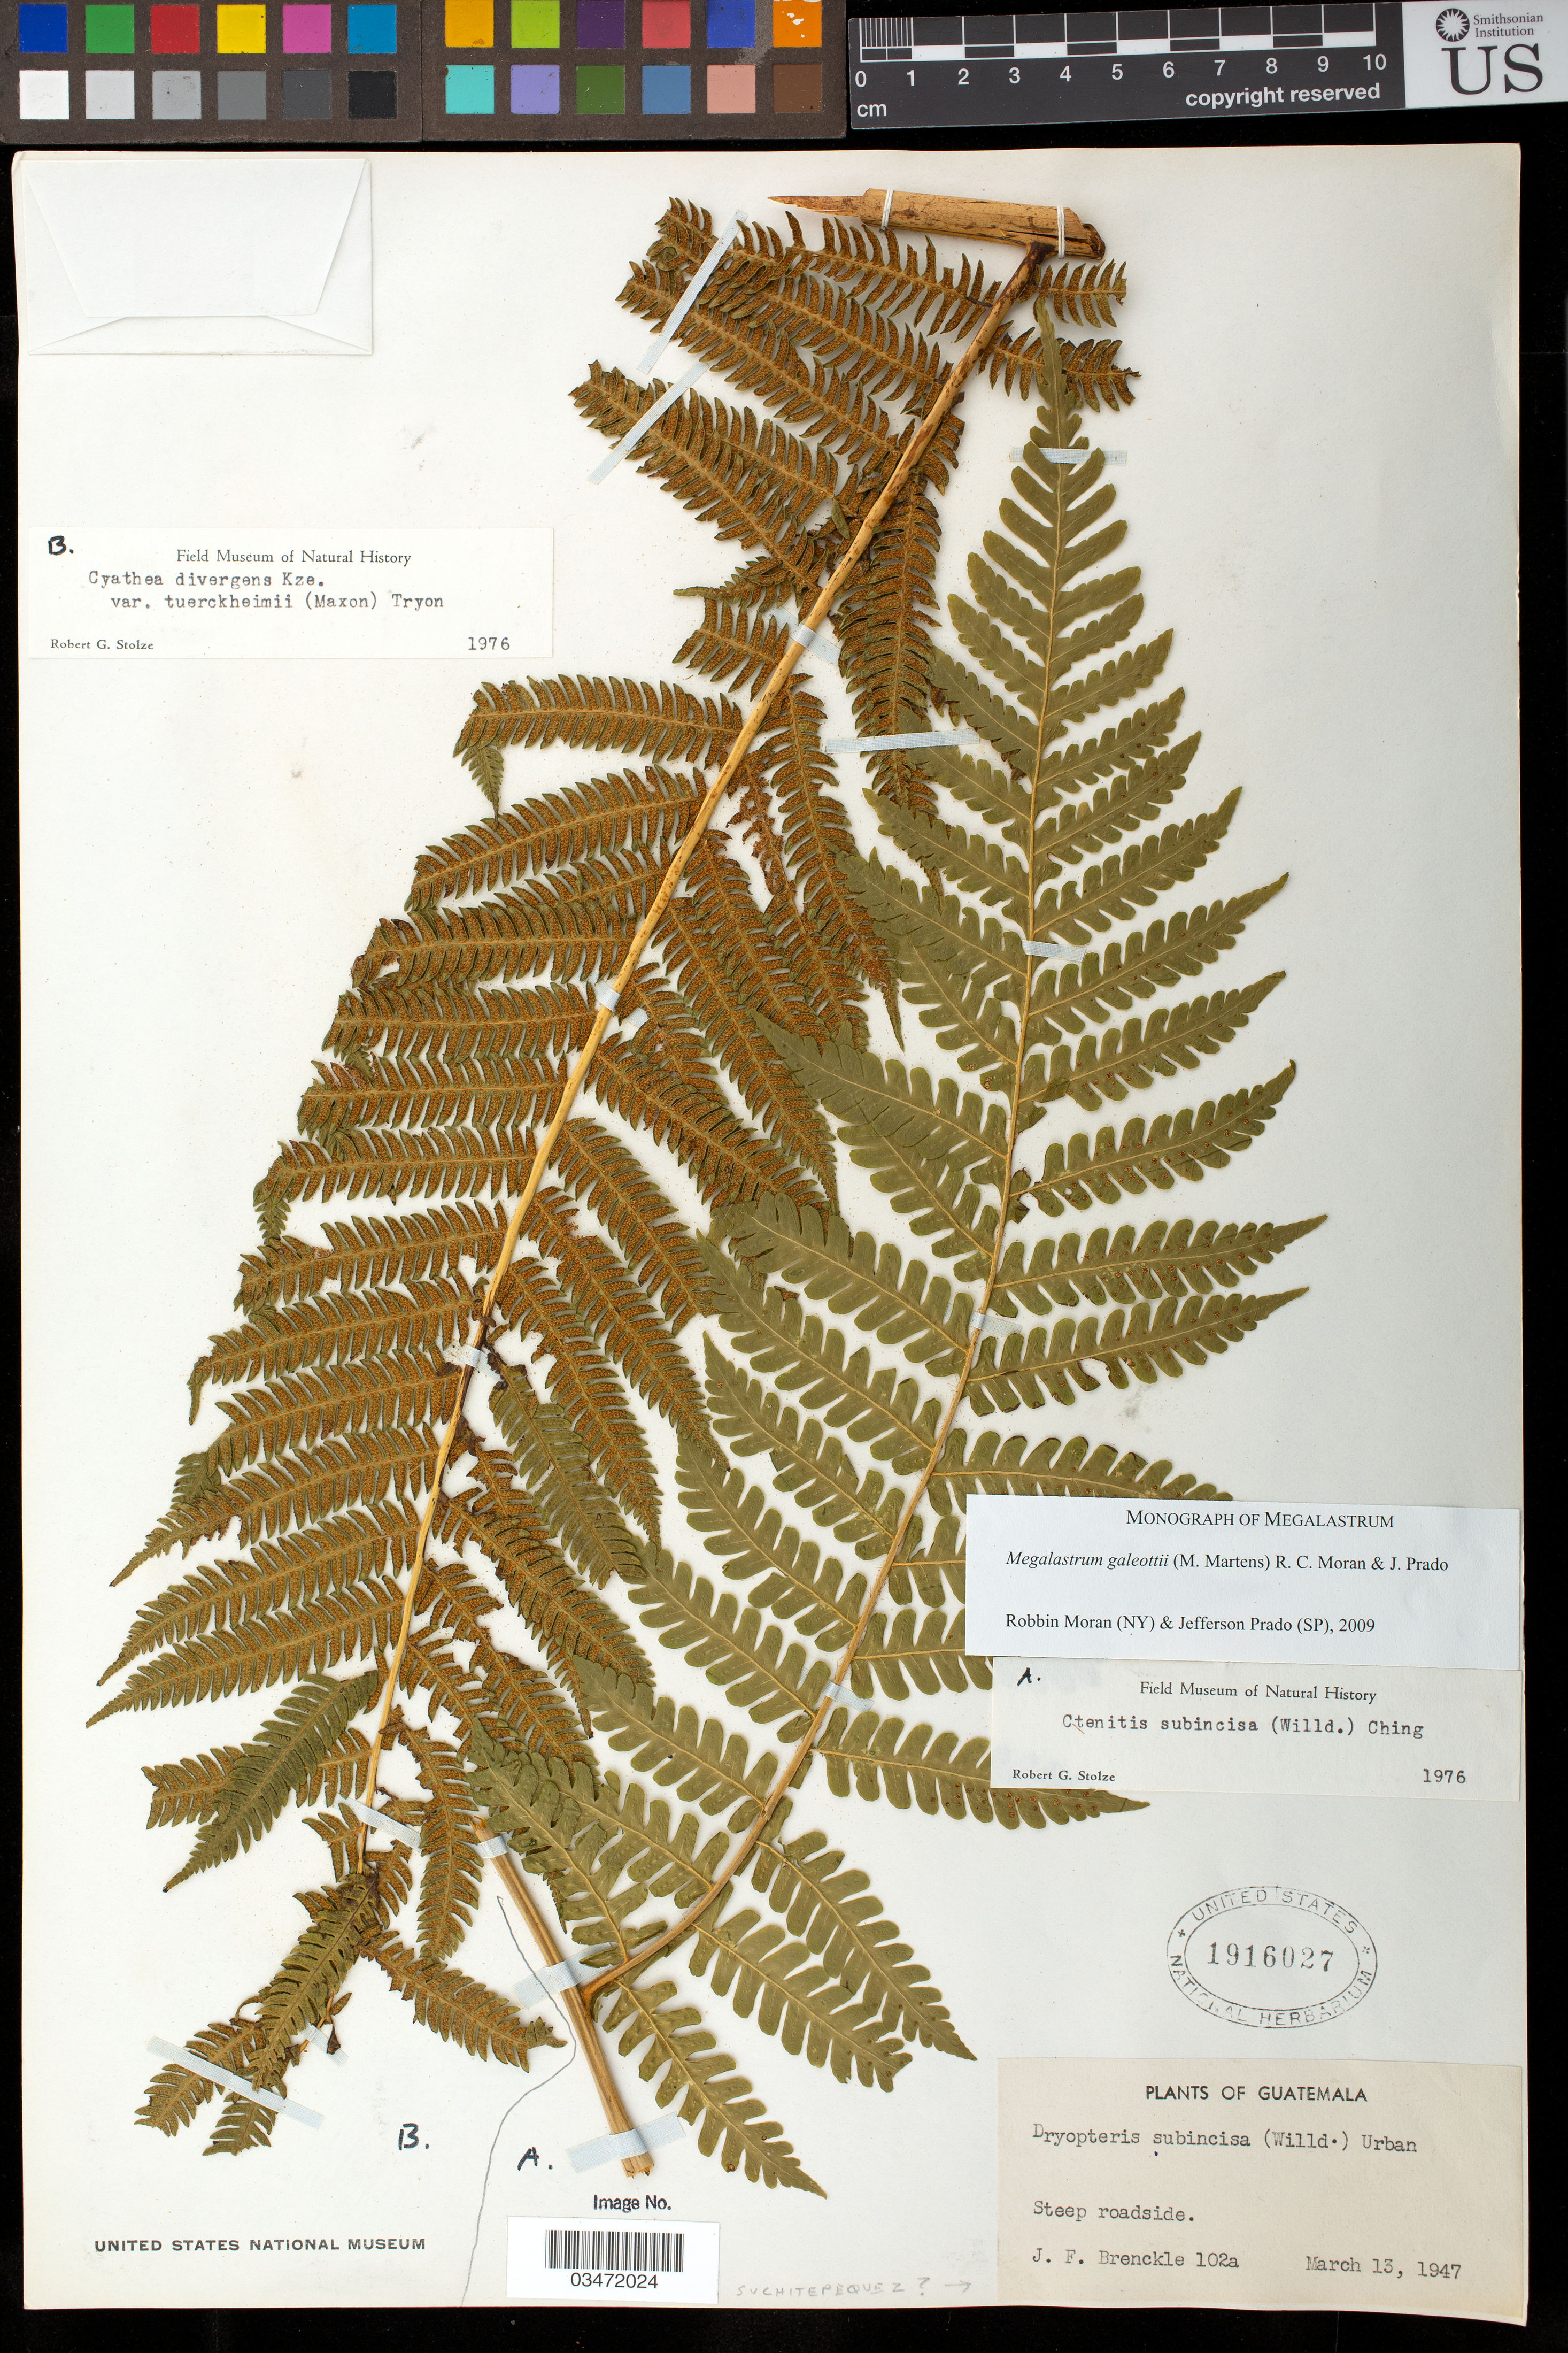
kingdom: Plantae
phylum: Tracheophyta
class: Polypodiopsida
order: Polypodiales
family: Dryopteridaceae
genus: Megalastrum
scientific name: Megalastrum galeottii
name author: (M. Martens) R.C. Moran & J. Prado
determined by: Moran, R. C.; Prado, J.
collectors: J. Brenckle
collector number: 102 a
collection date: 1947-03-13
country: Guatemala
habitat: Steep roadside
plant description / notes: Mixed collection: Cyathea divergens Kze. var tuerckheimii (Maxon) Tryon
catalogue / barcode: US 1916027